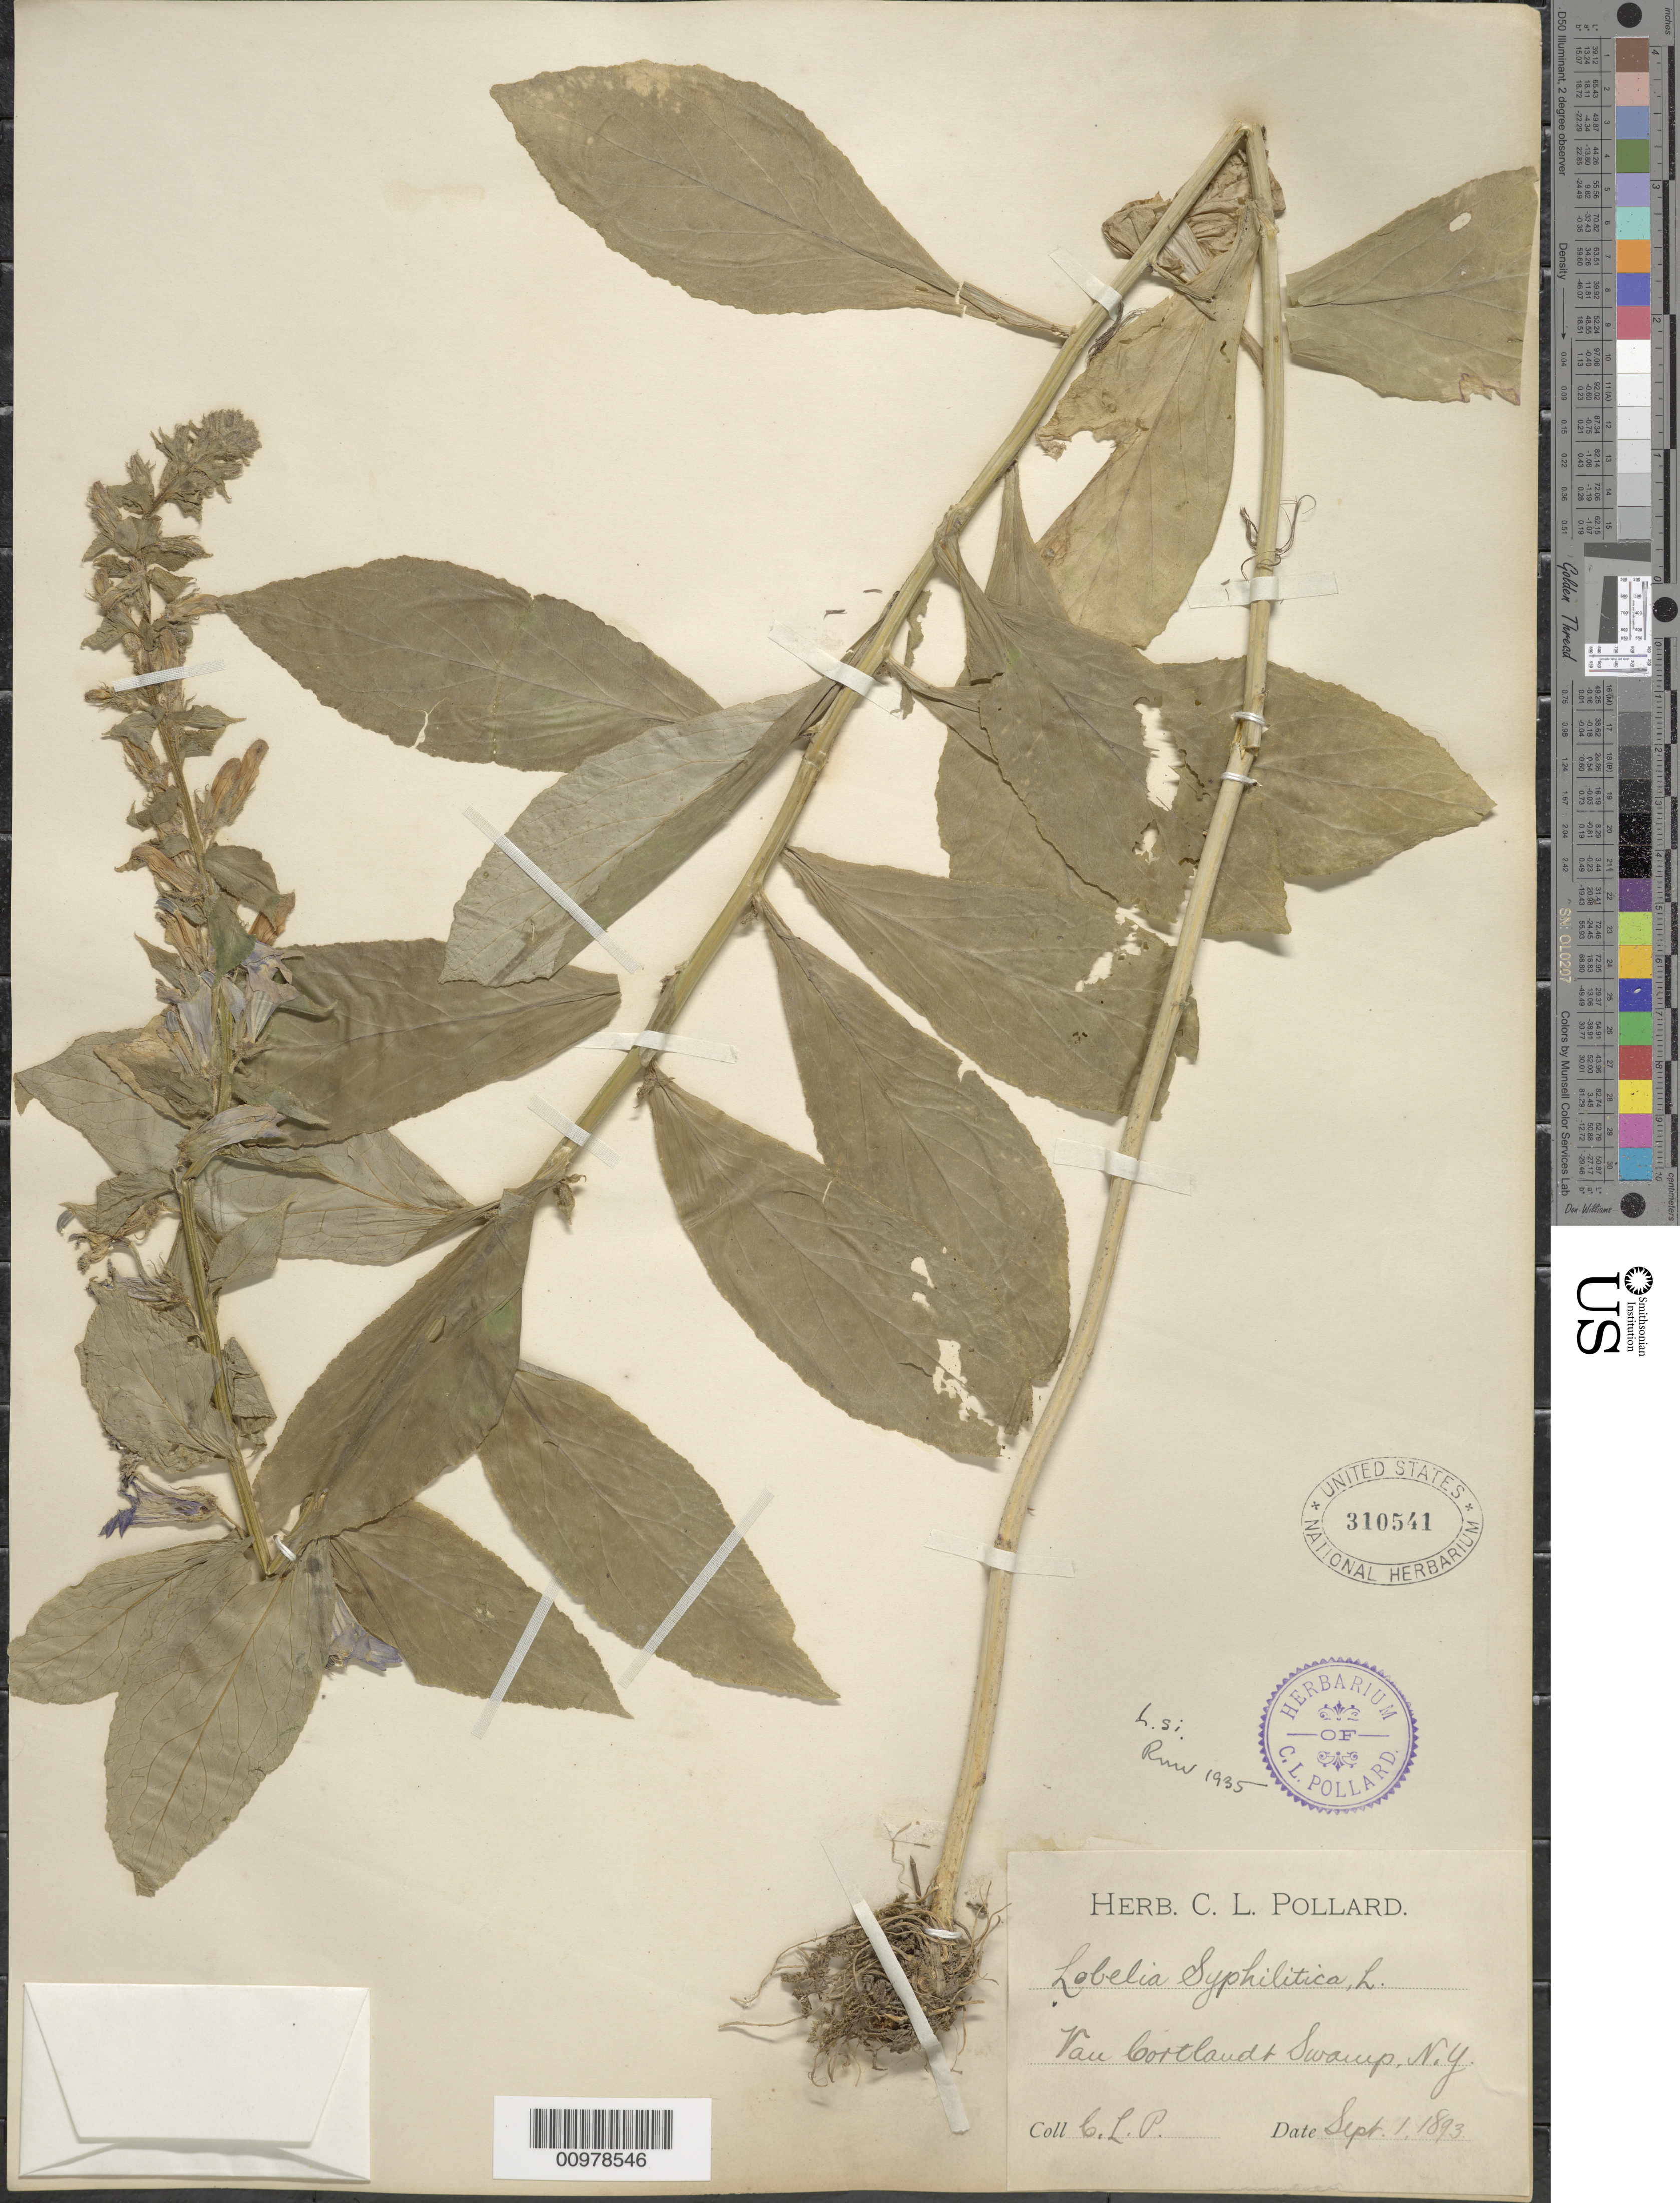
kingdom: Plantae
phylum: Tracheophyta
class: Magnoliopsida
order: Asterales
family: Campanulaceae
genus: Lobelia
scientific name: Lobelia siphilitica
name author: L.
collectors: C. L. Pollard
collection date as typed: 01 Sep 1893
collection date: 1893-09-01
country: United States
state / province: New York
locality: Van Cortlandt & Swamp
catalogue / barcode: US 310541